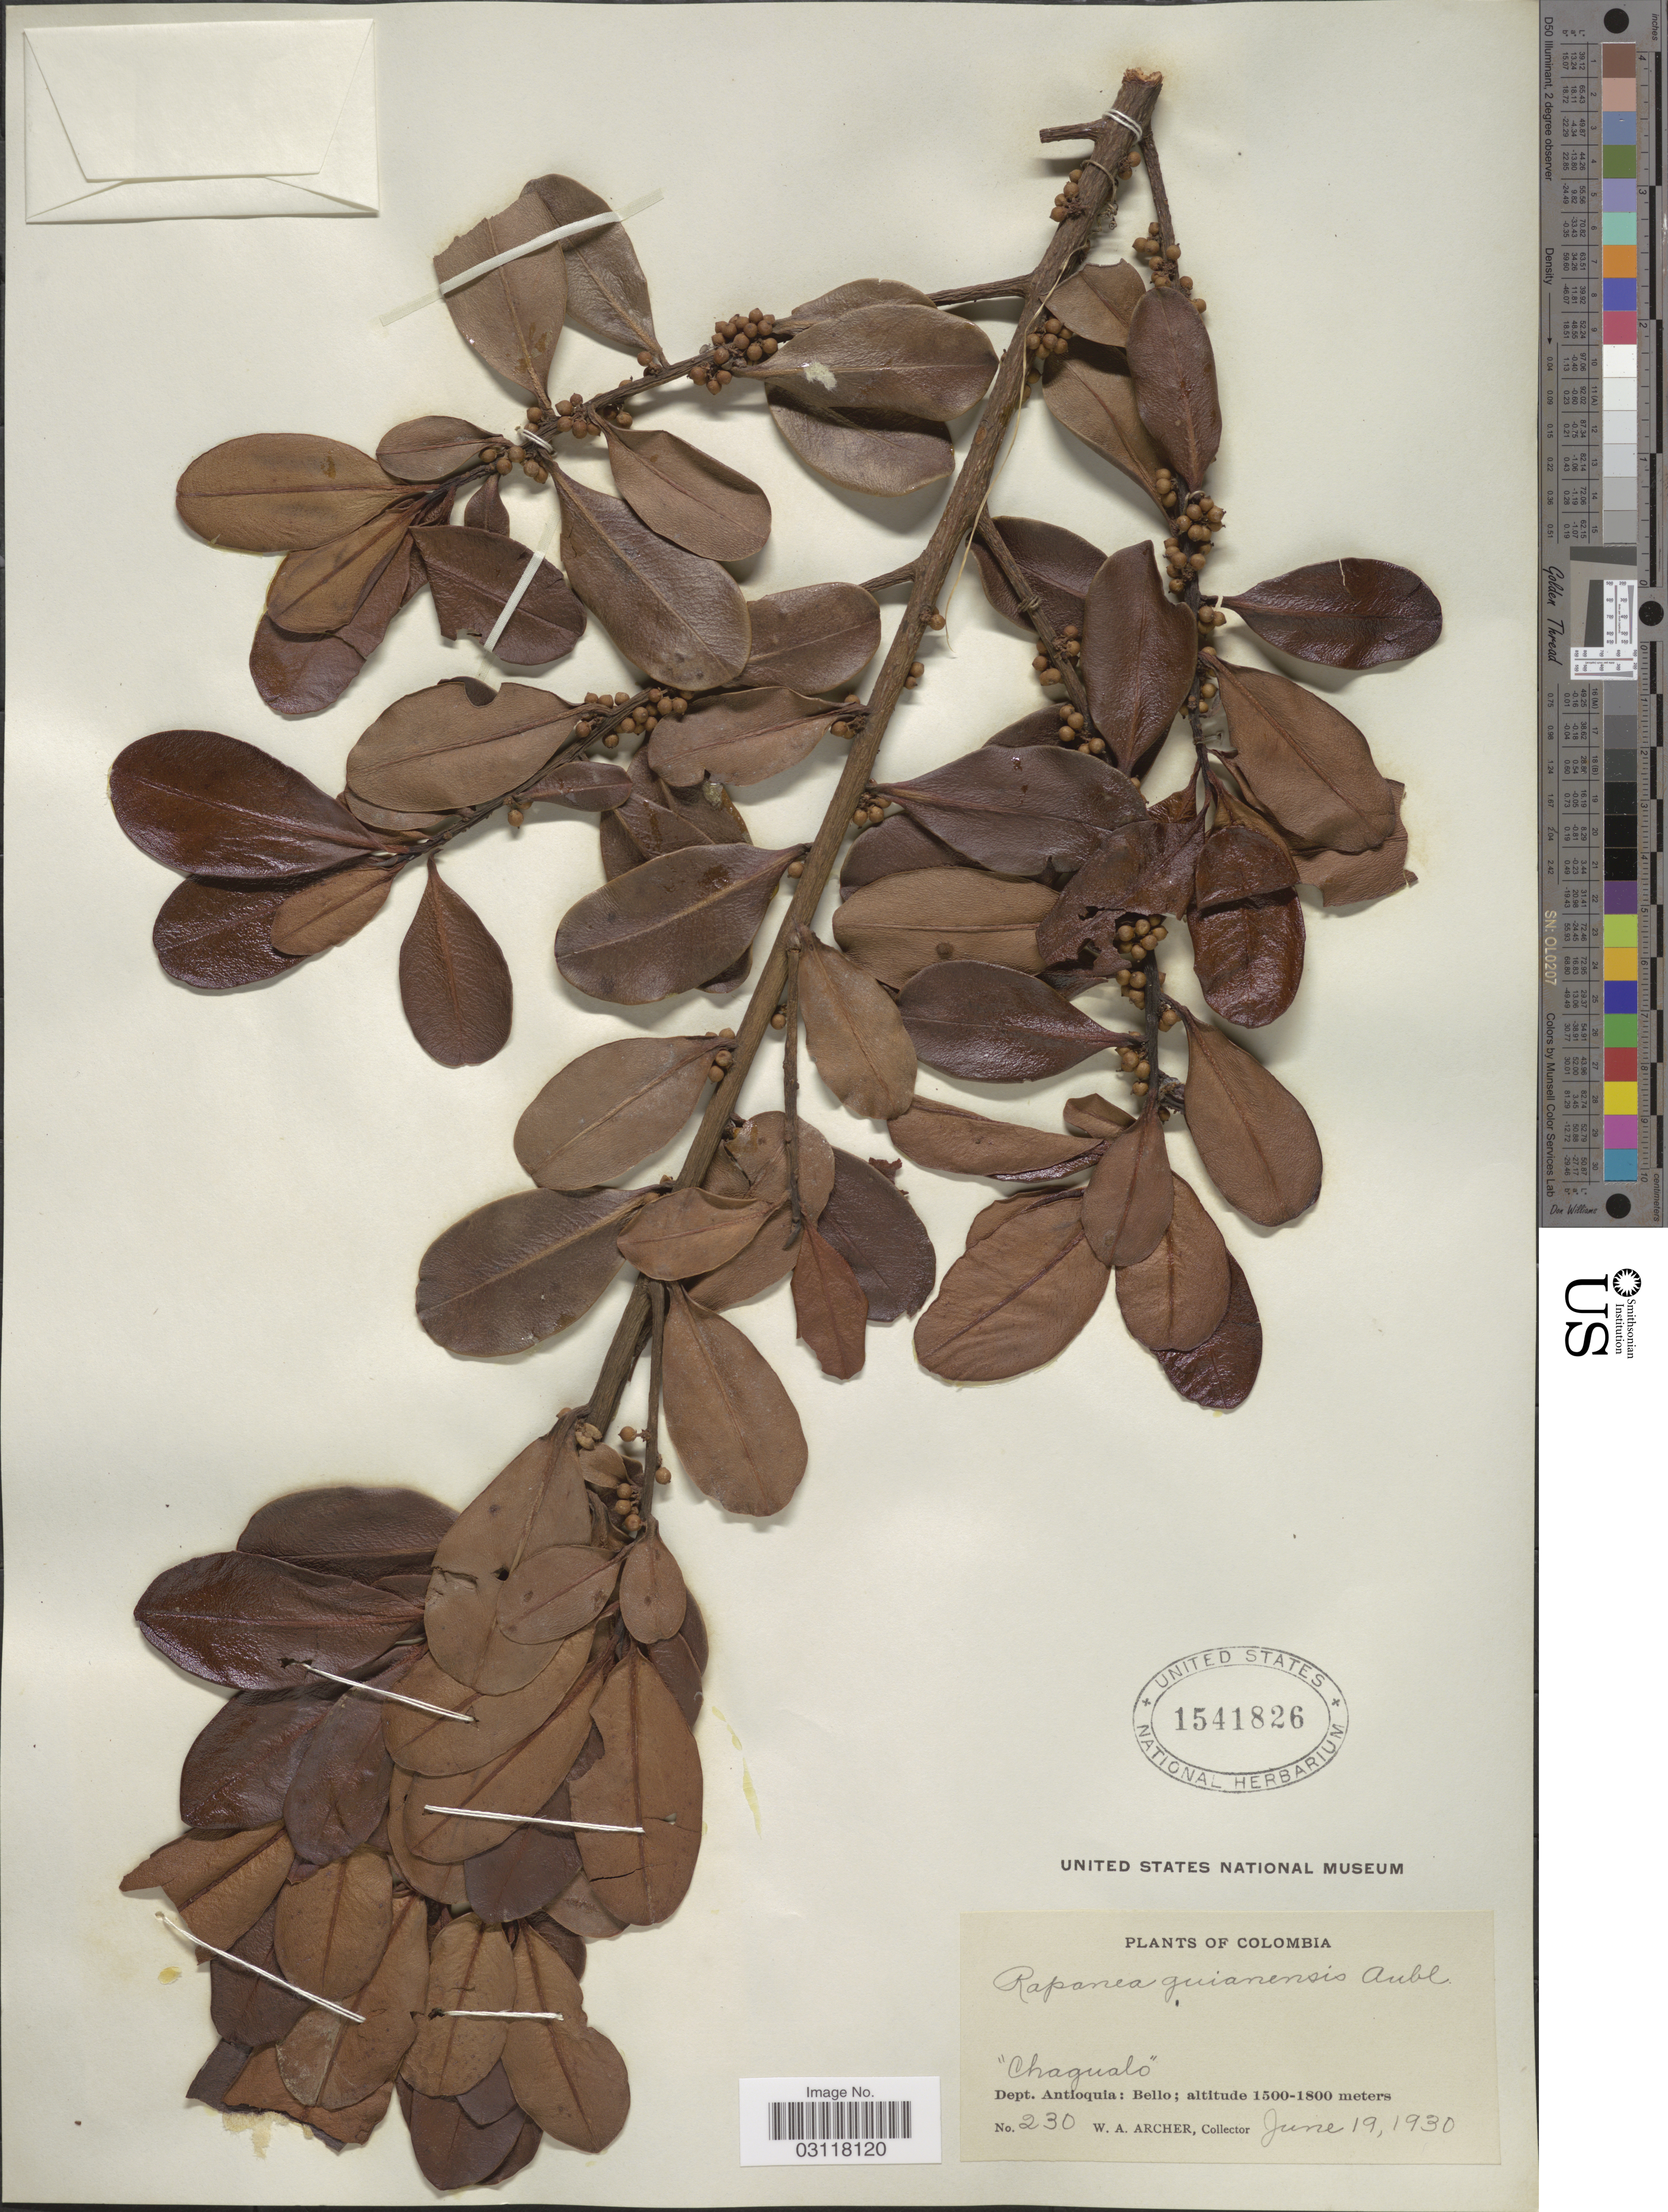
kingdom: Plantae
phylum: Tracheophyta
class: Magnoliopsida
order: Ericales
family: Primulaceae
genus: Rapanea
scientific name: Rapanea guianensis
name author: Aubl.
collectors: W. Archer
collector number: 230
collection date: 1930-06-19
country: Colombia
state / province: Antioquia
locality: Dept. Antioquia: Bello.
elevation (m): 1500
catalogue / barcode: US 1541826